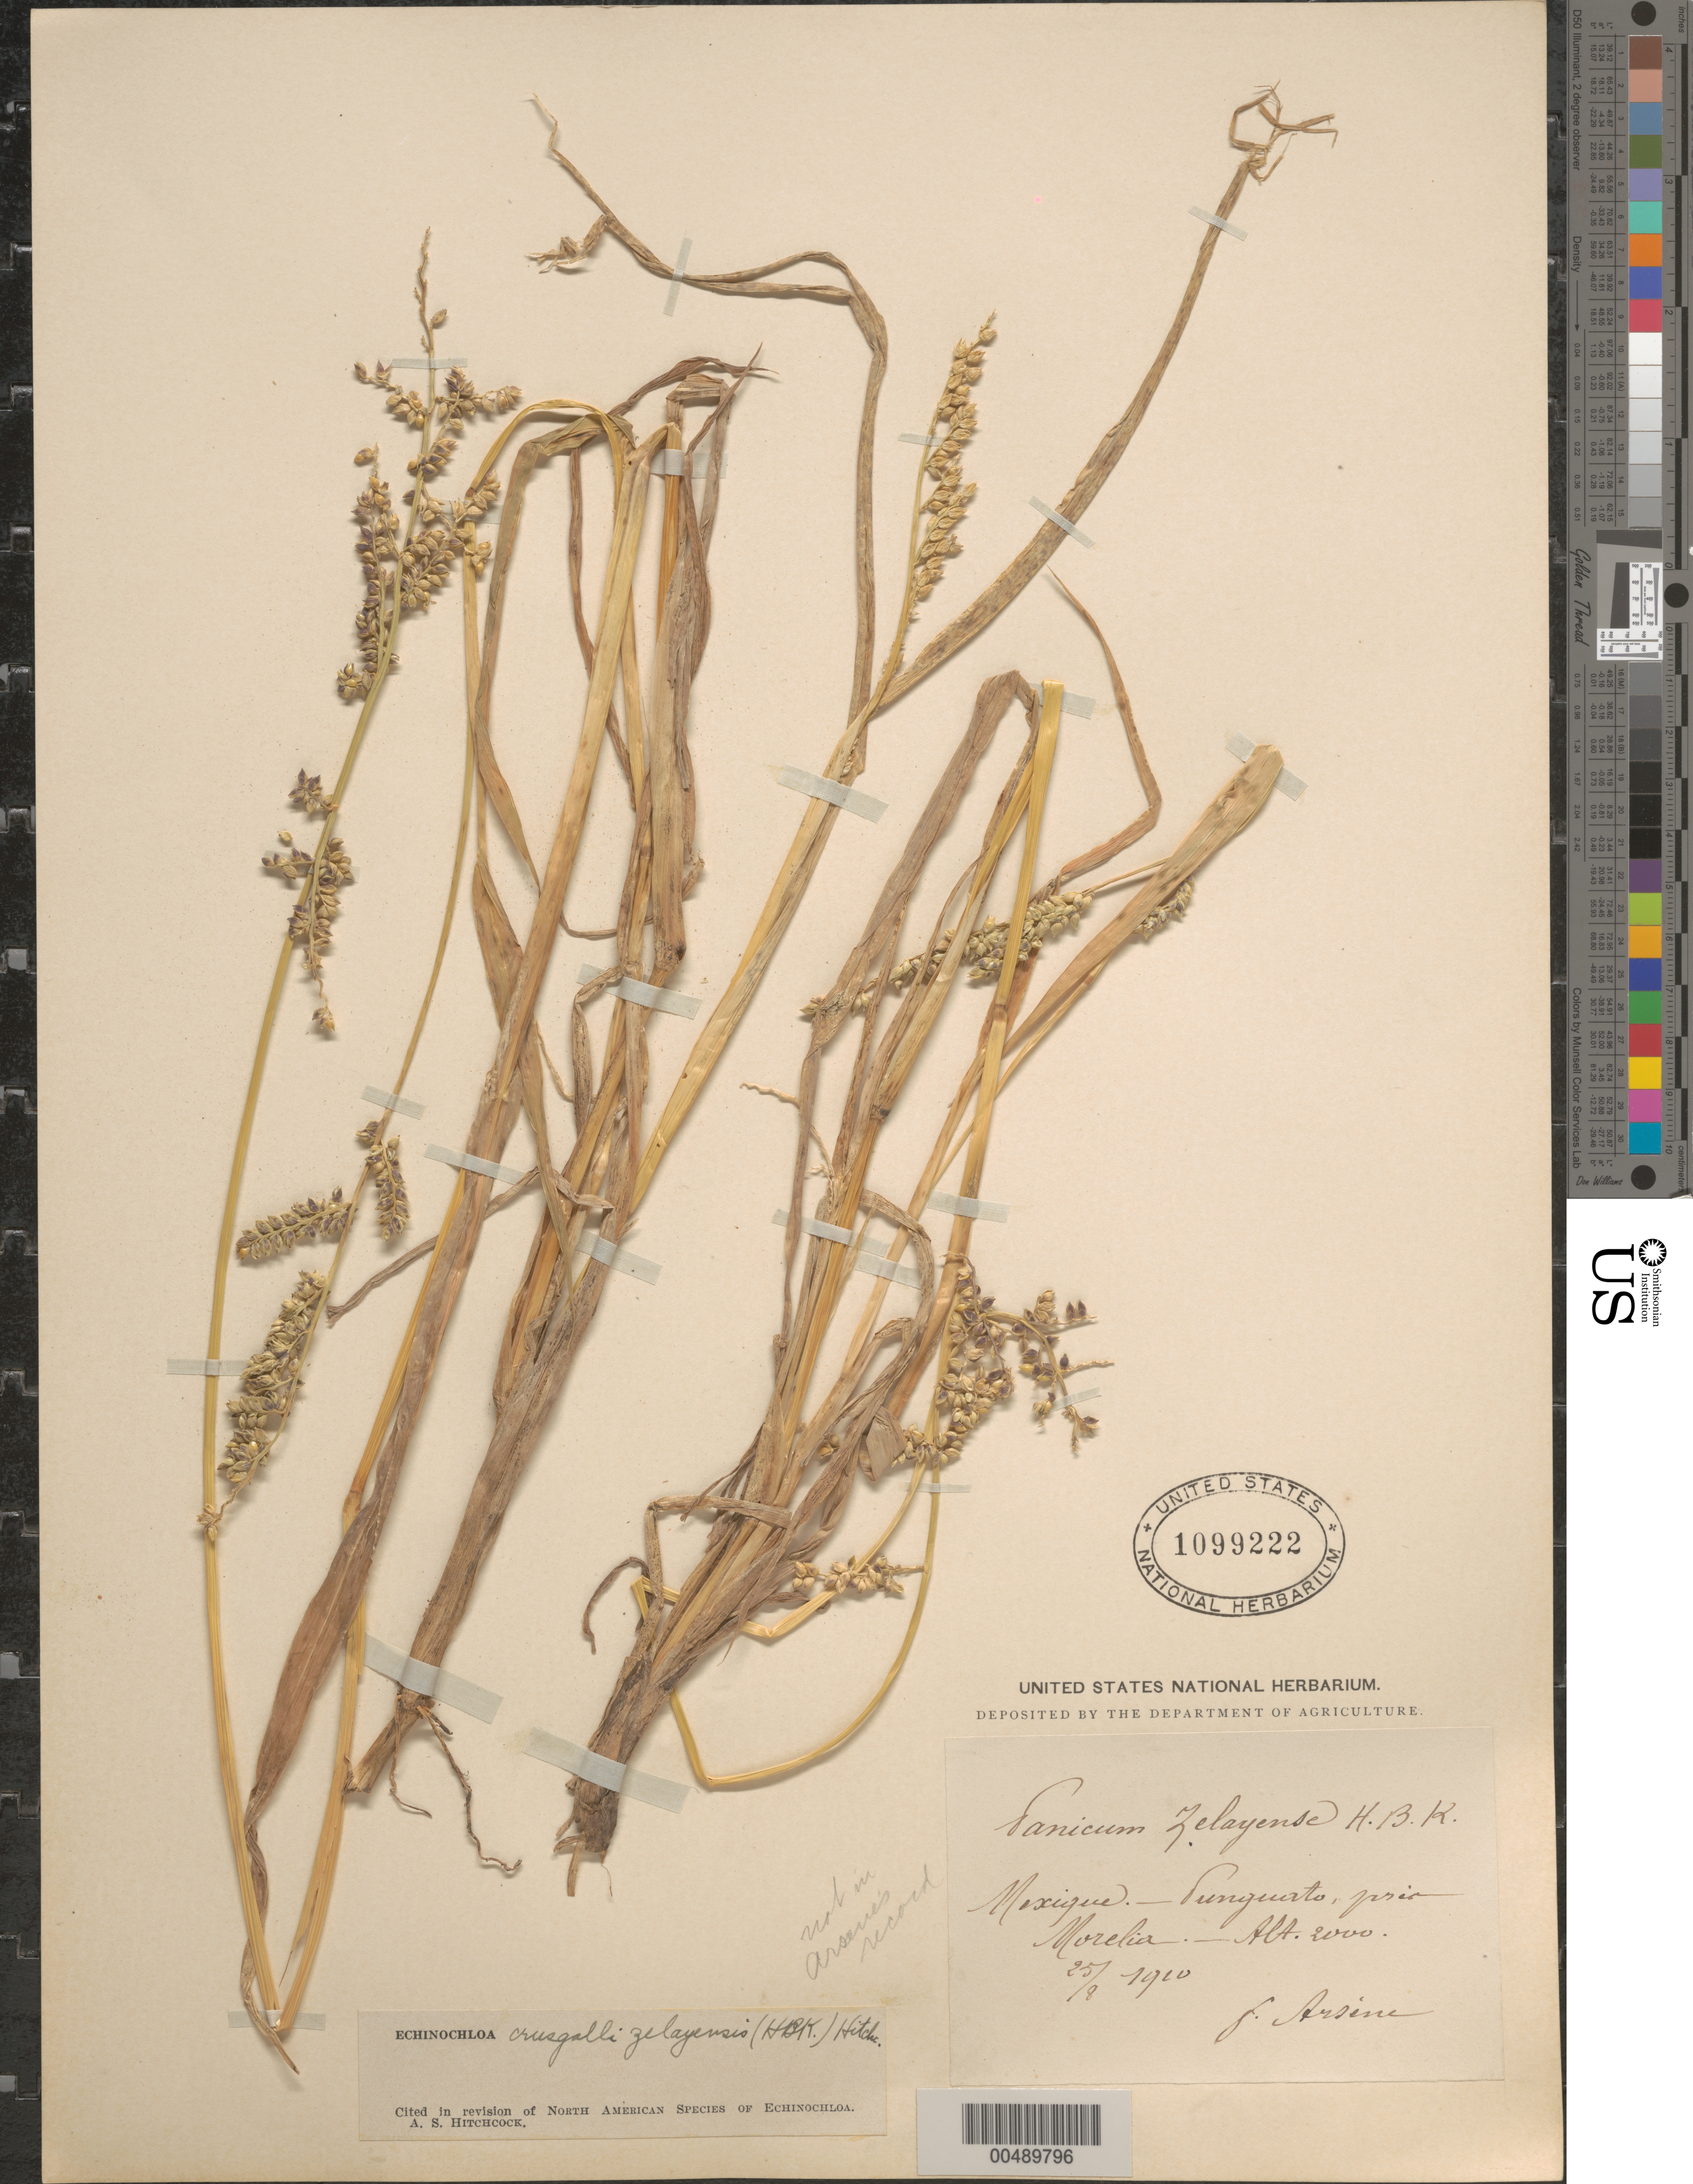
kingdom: Plantae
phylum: Tracheophyta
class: Liliopsida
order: Poales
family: Poaceae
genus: Echinochloa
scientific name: Echinochloa crus-galli var. zelayensis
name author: (Kunth) Hitchc.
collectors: Bro. G. Arsène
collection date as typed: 25 Aug 1910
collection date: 1910-08-25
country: Mexico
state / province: Michoacán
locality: Vunguato prés Morelia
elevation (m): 610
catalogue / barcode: US 1099222